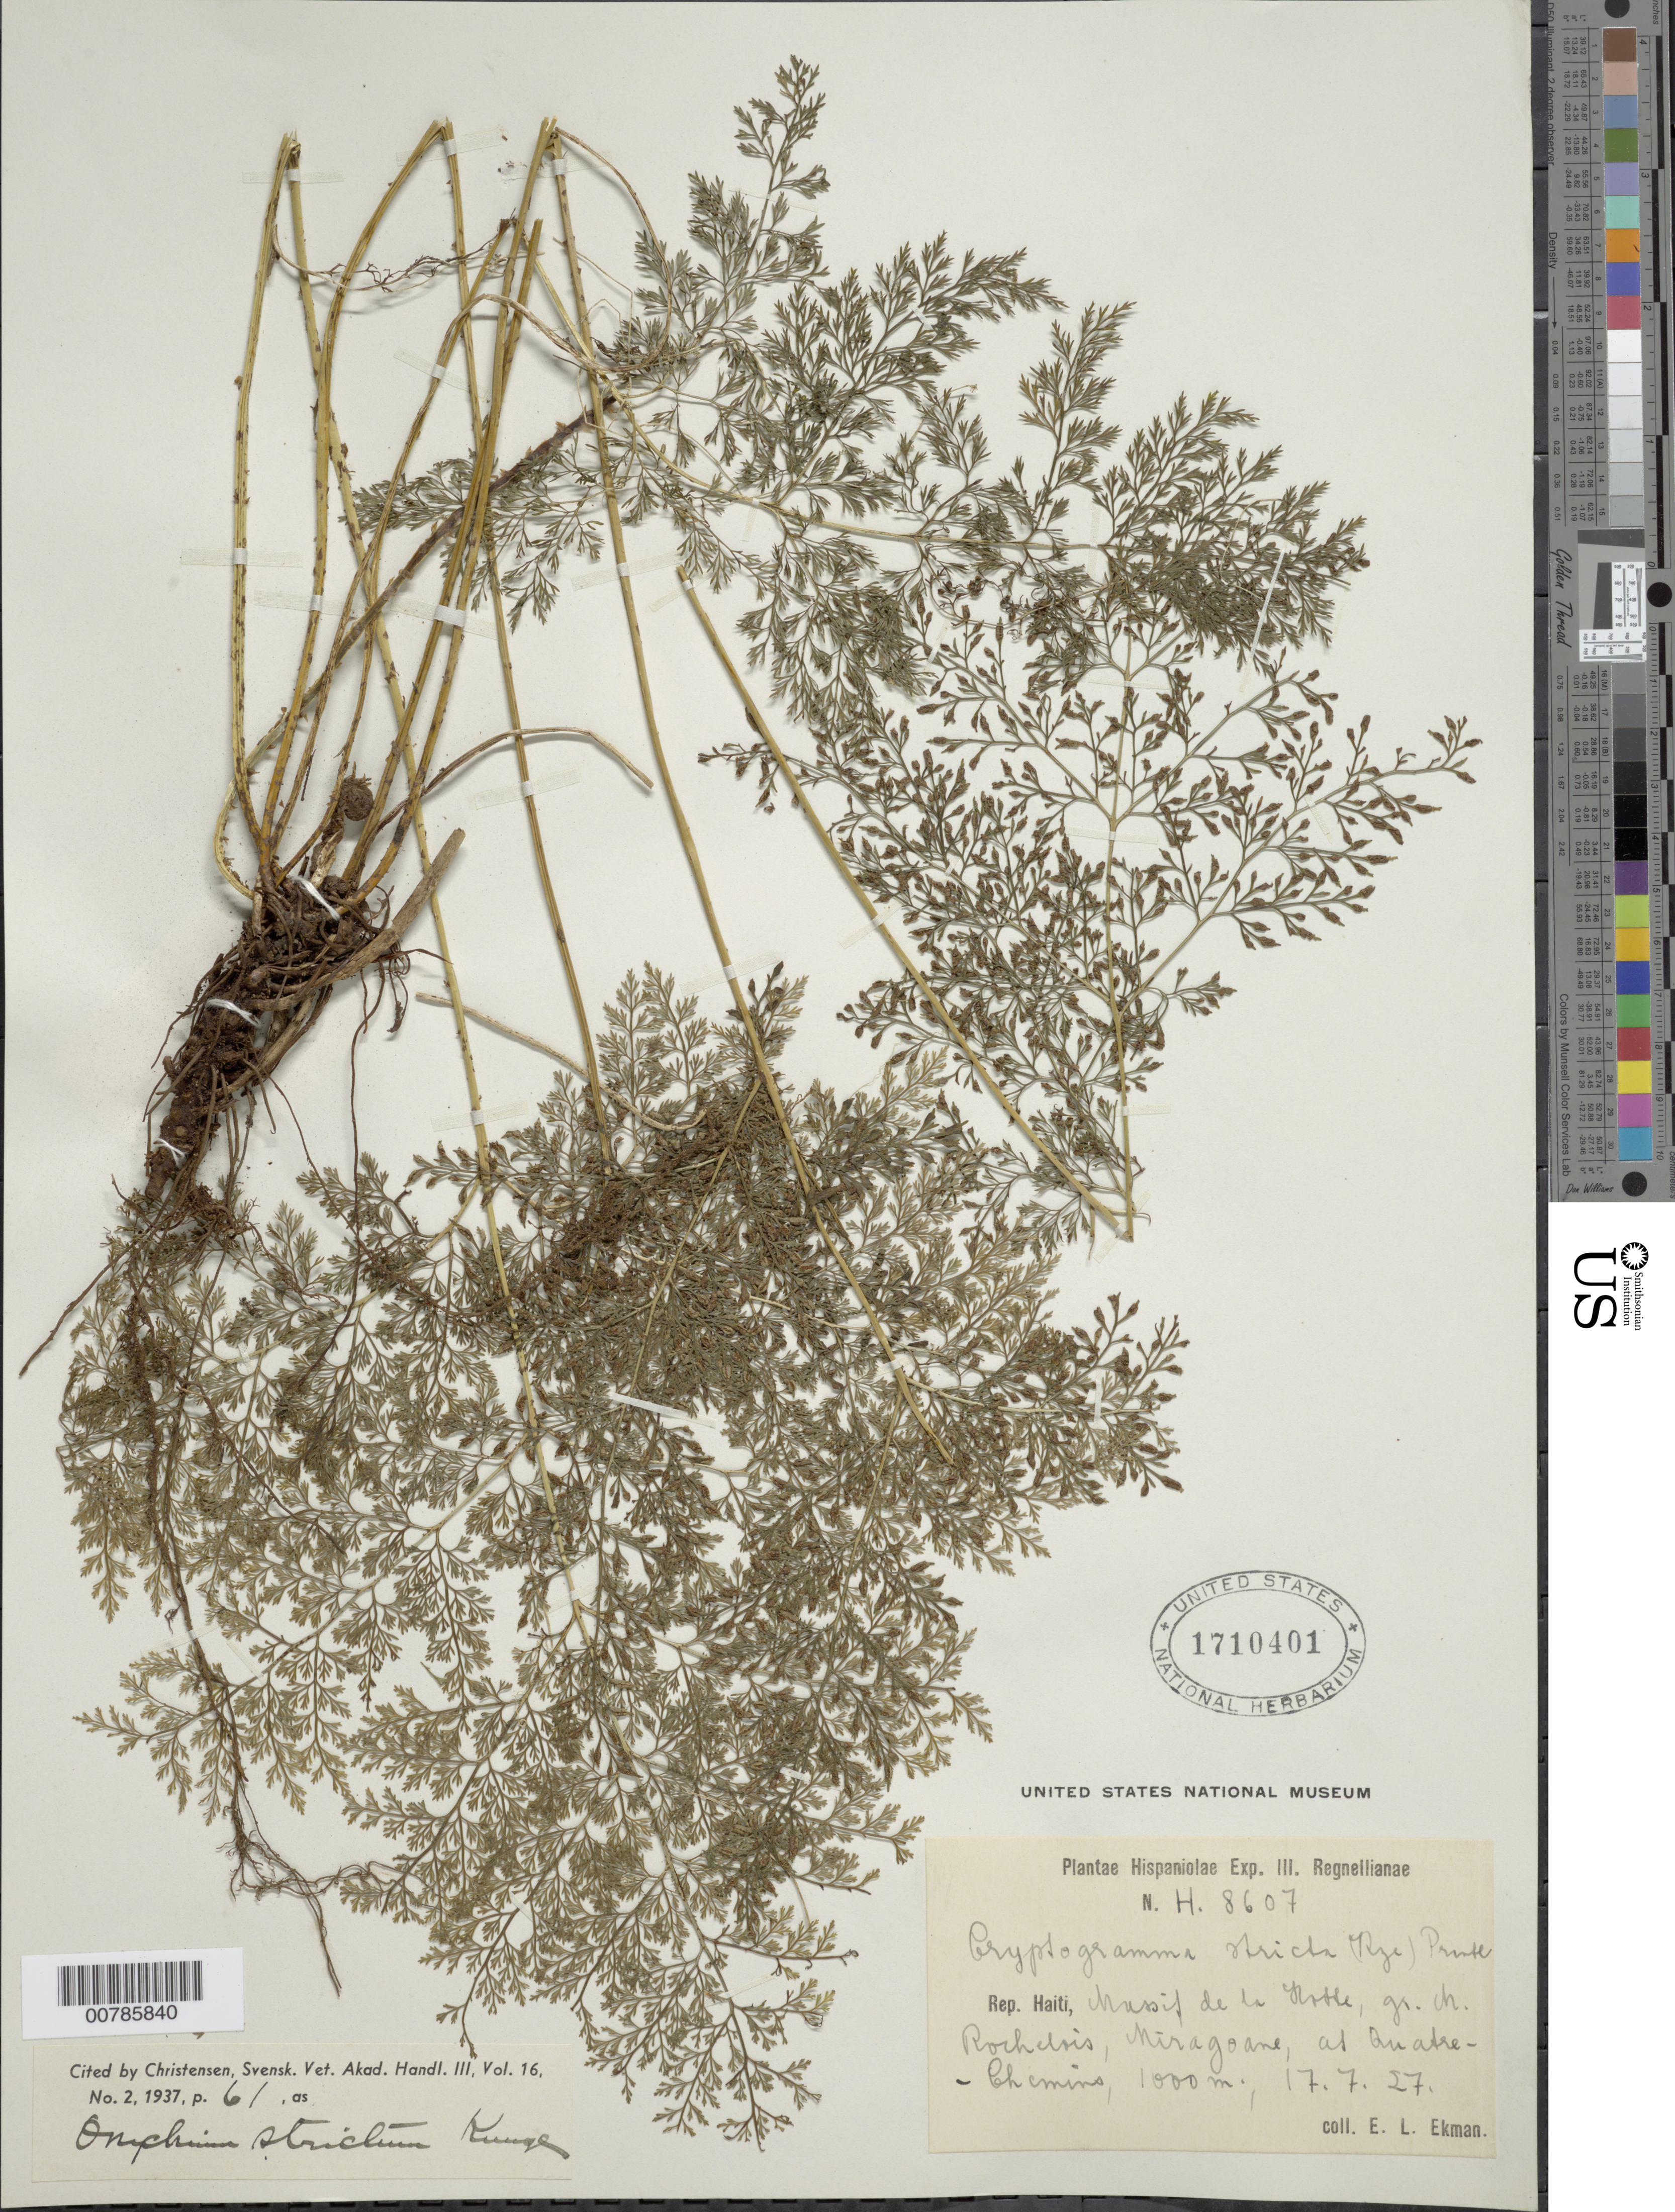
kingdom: Plantae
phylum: Tracheophyta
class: Polypodiopsida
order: Polypodiales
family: Pteridaceae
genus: Pteris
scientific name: Pteris hexagona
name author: (L.) Proctor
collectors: E. L. Ekman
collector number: H 8607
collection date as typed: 17 Jul 1927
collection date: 1927-07-17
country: Haiti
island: Hispaniola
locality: Massif de la Hotte, gr. Ch. Rochelois, Niragoane, at Quatre-Chemins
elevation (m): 1000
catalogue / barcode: US 1710401